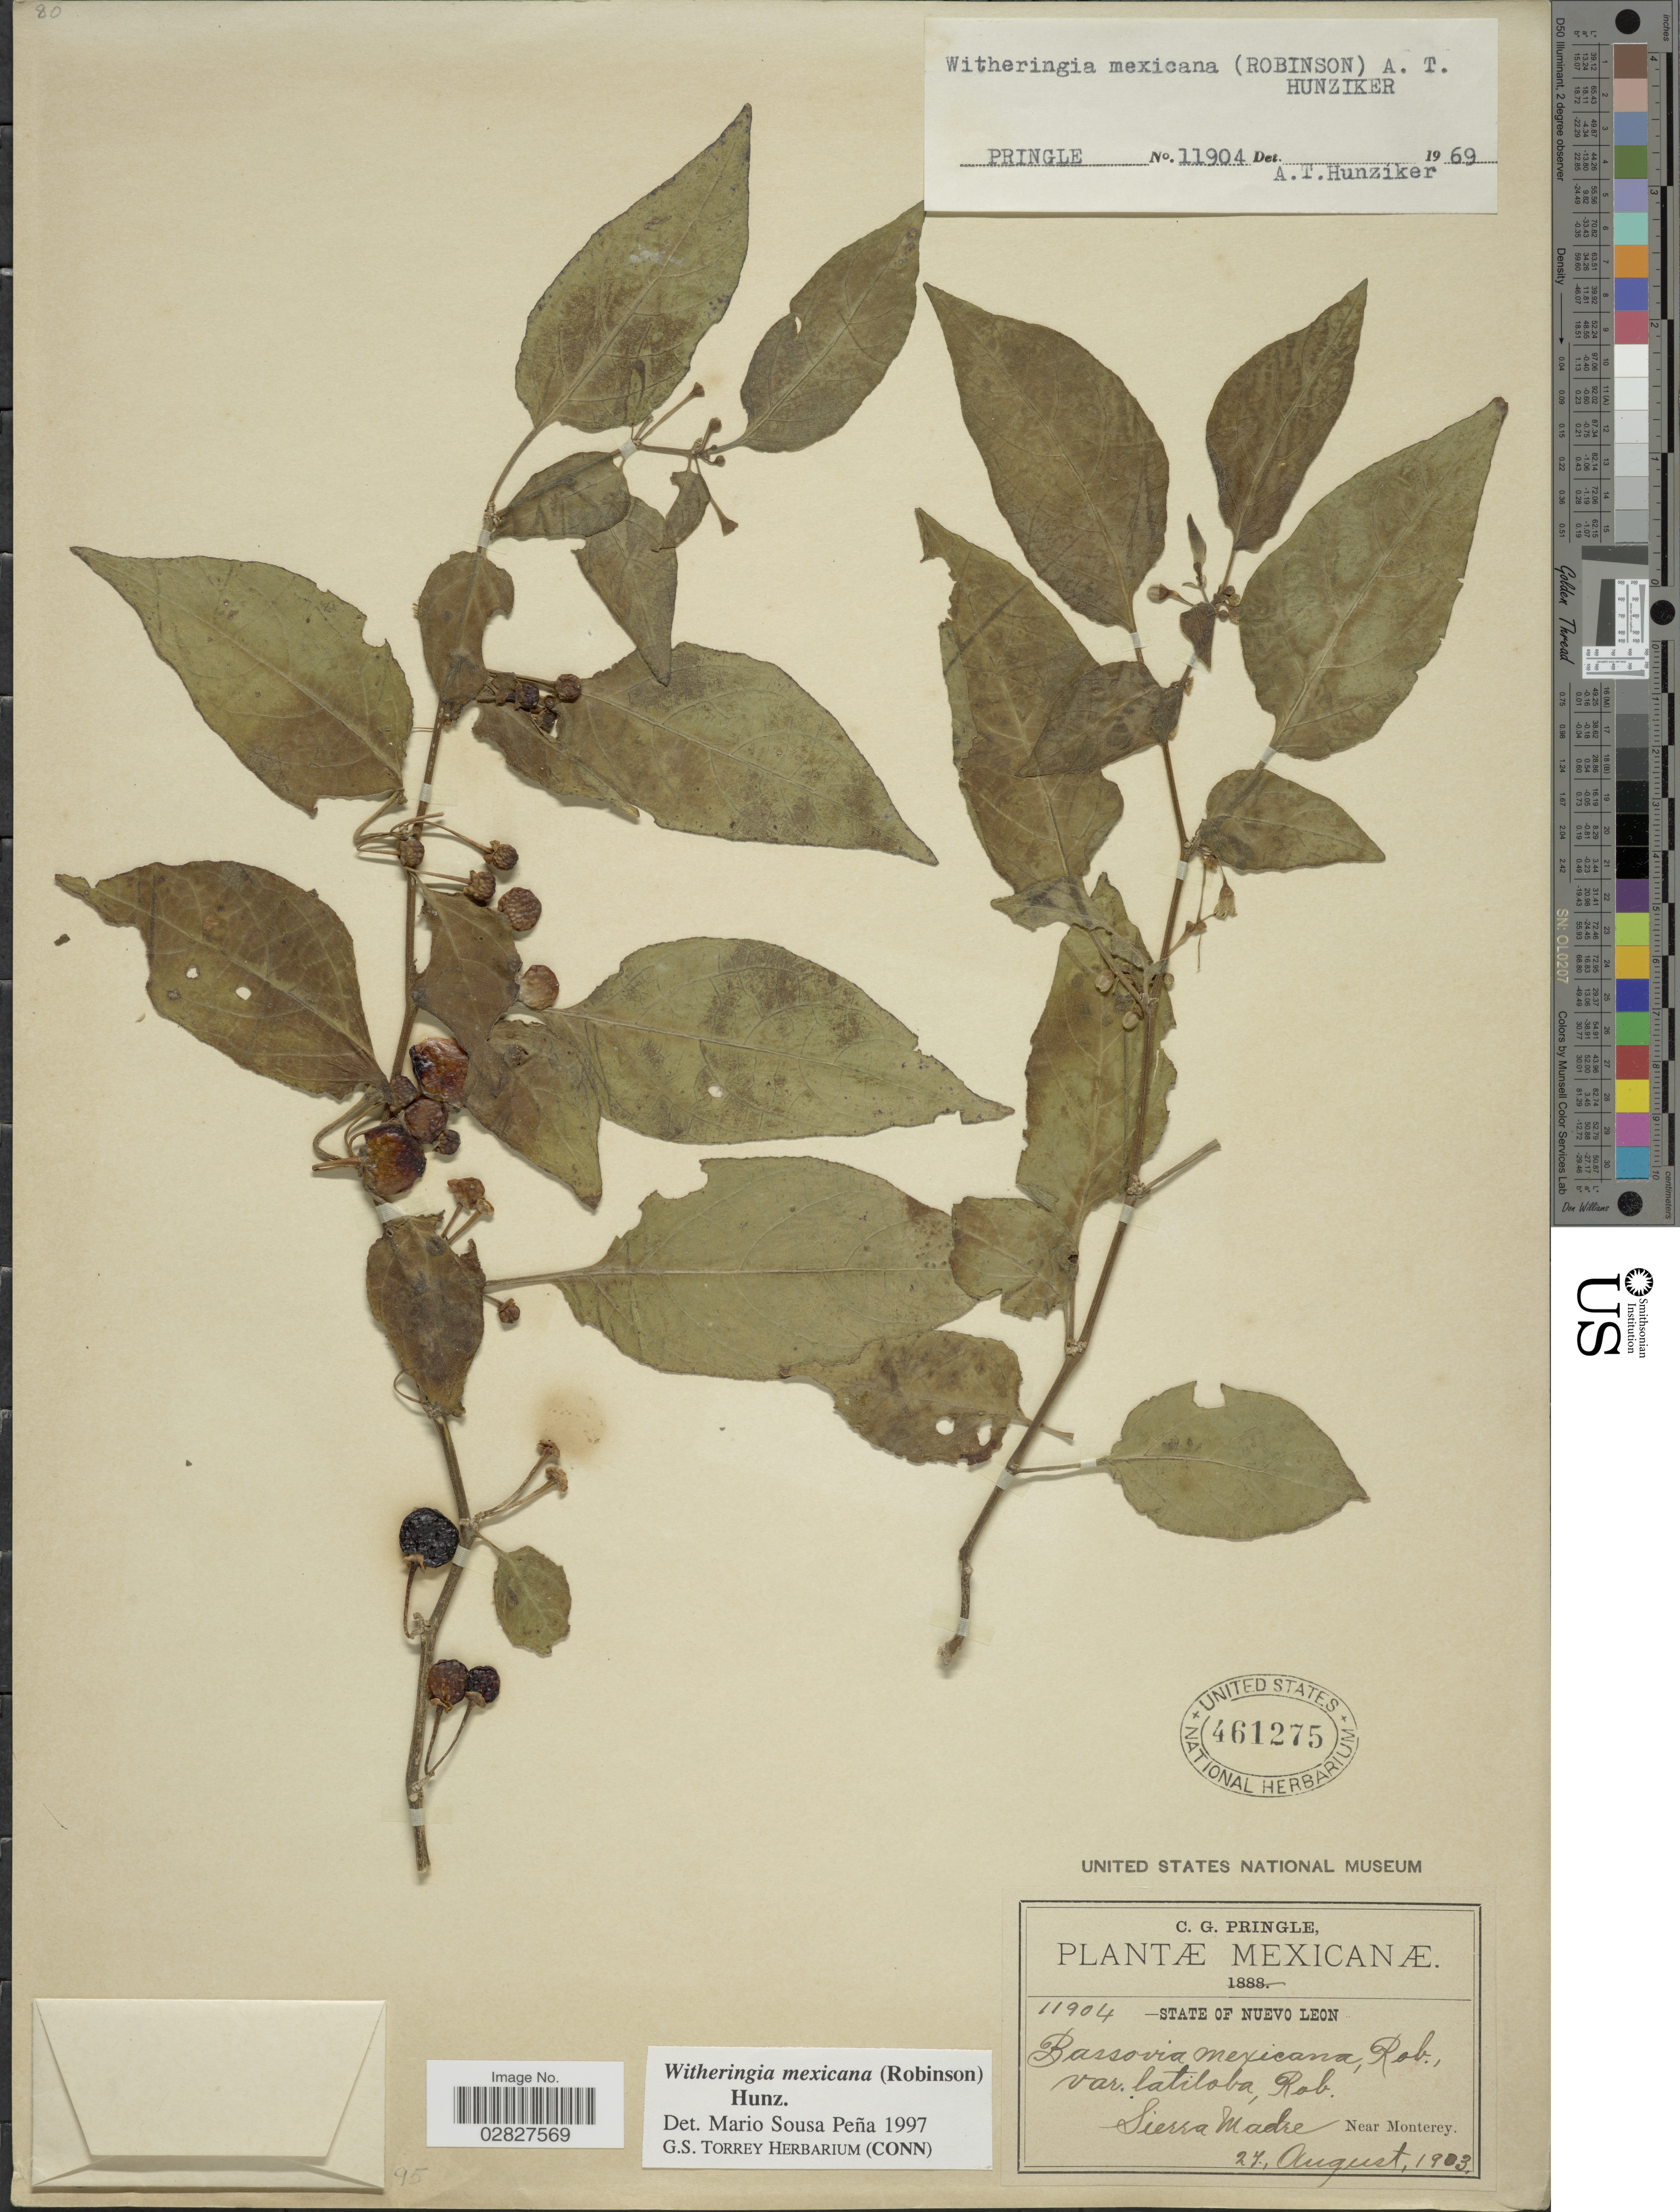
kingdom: Plantae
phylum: Tracheophyta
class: Magnoliopsida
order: Solanales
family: Solanaceae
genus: Witheringia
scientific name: Witheringia mexicana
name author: (B.L. Rob.) Hunz.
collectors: C. G. Pringle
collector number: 11904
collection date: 1903-08-27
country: Mexico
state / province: Nuevo León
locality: Sierra Madre, Near Monterey.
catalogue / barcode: US 461275